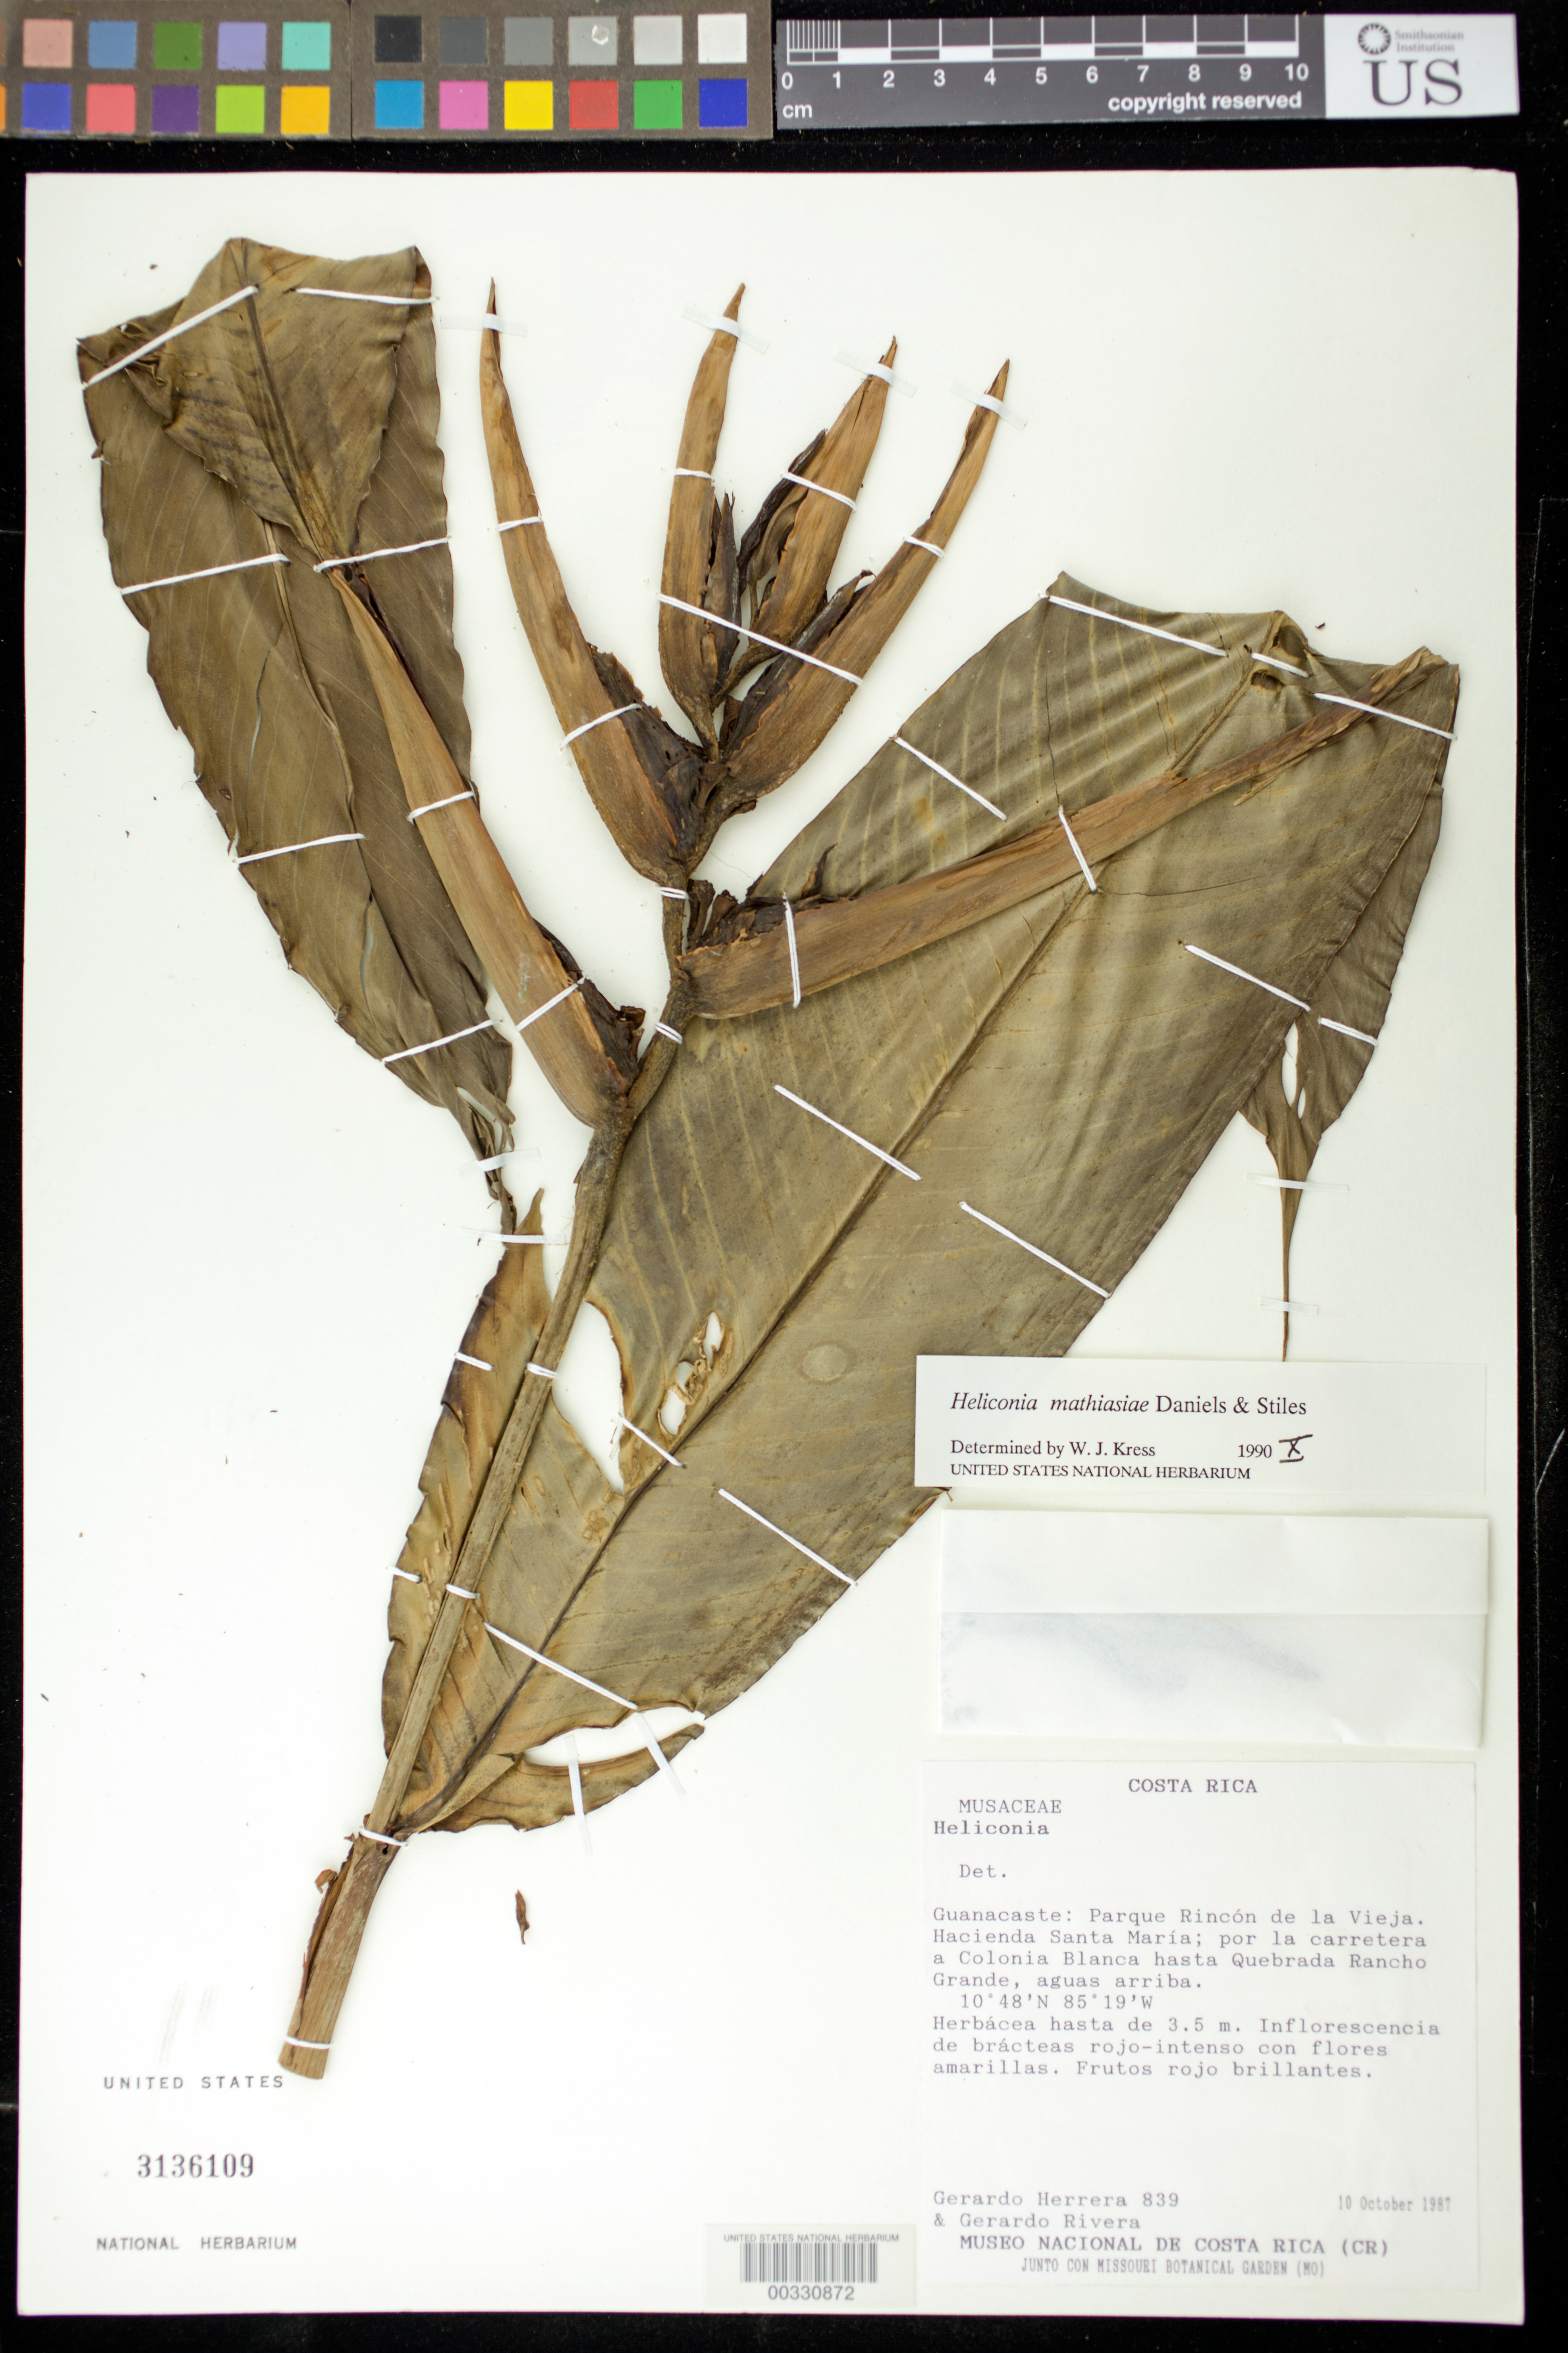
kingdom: Plantae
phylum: Tracheophyta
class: Liliopsida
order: Zingiberales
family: Heliconiaceae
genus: Heliconia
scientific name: Heliconia mathiasiae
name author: G.S. Daniels & F.G. Stiles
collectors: G. Herrera Ch. & G. Rivera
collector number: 839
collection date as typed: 10 Oct 1987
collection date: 1987-10-10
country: Costa Rica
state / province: Guanacaste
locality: Parque Rincon de La Vieja, Hacienda Santa Maria, by highway to Colonia Blanca up to Quebrada Rancho Grande, upstream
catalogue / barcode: US 3136109